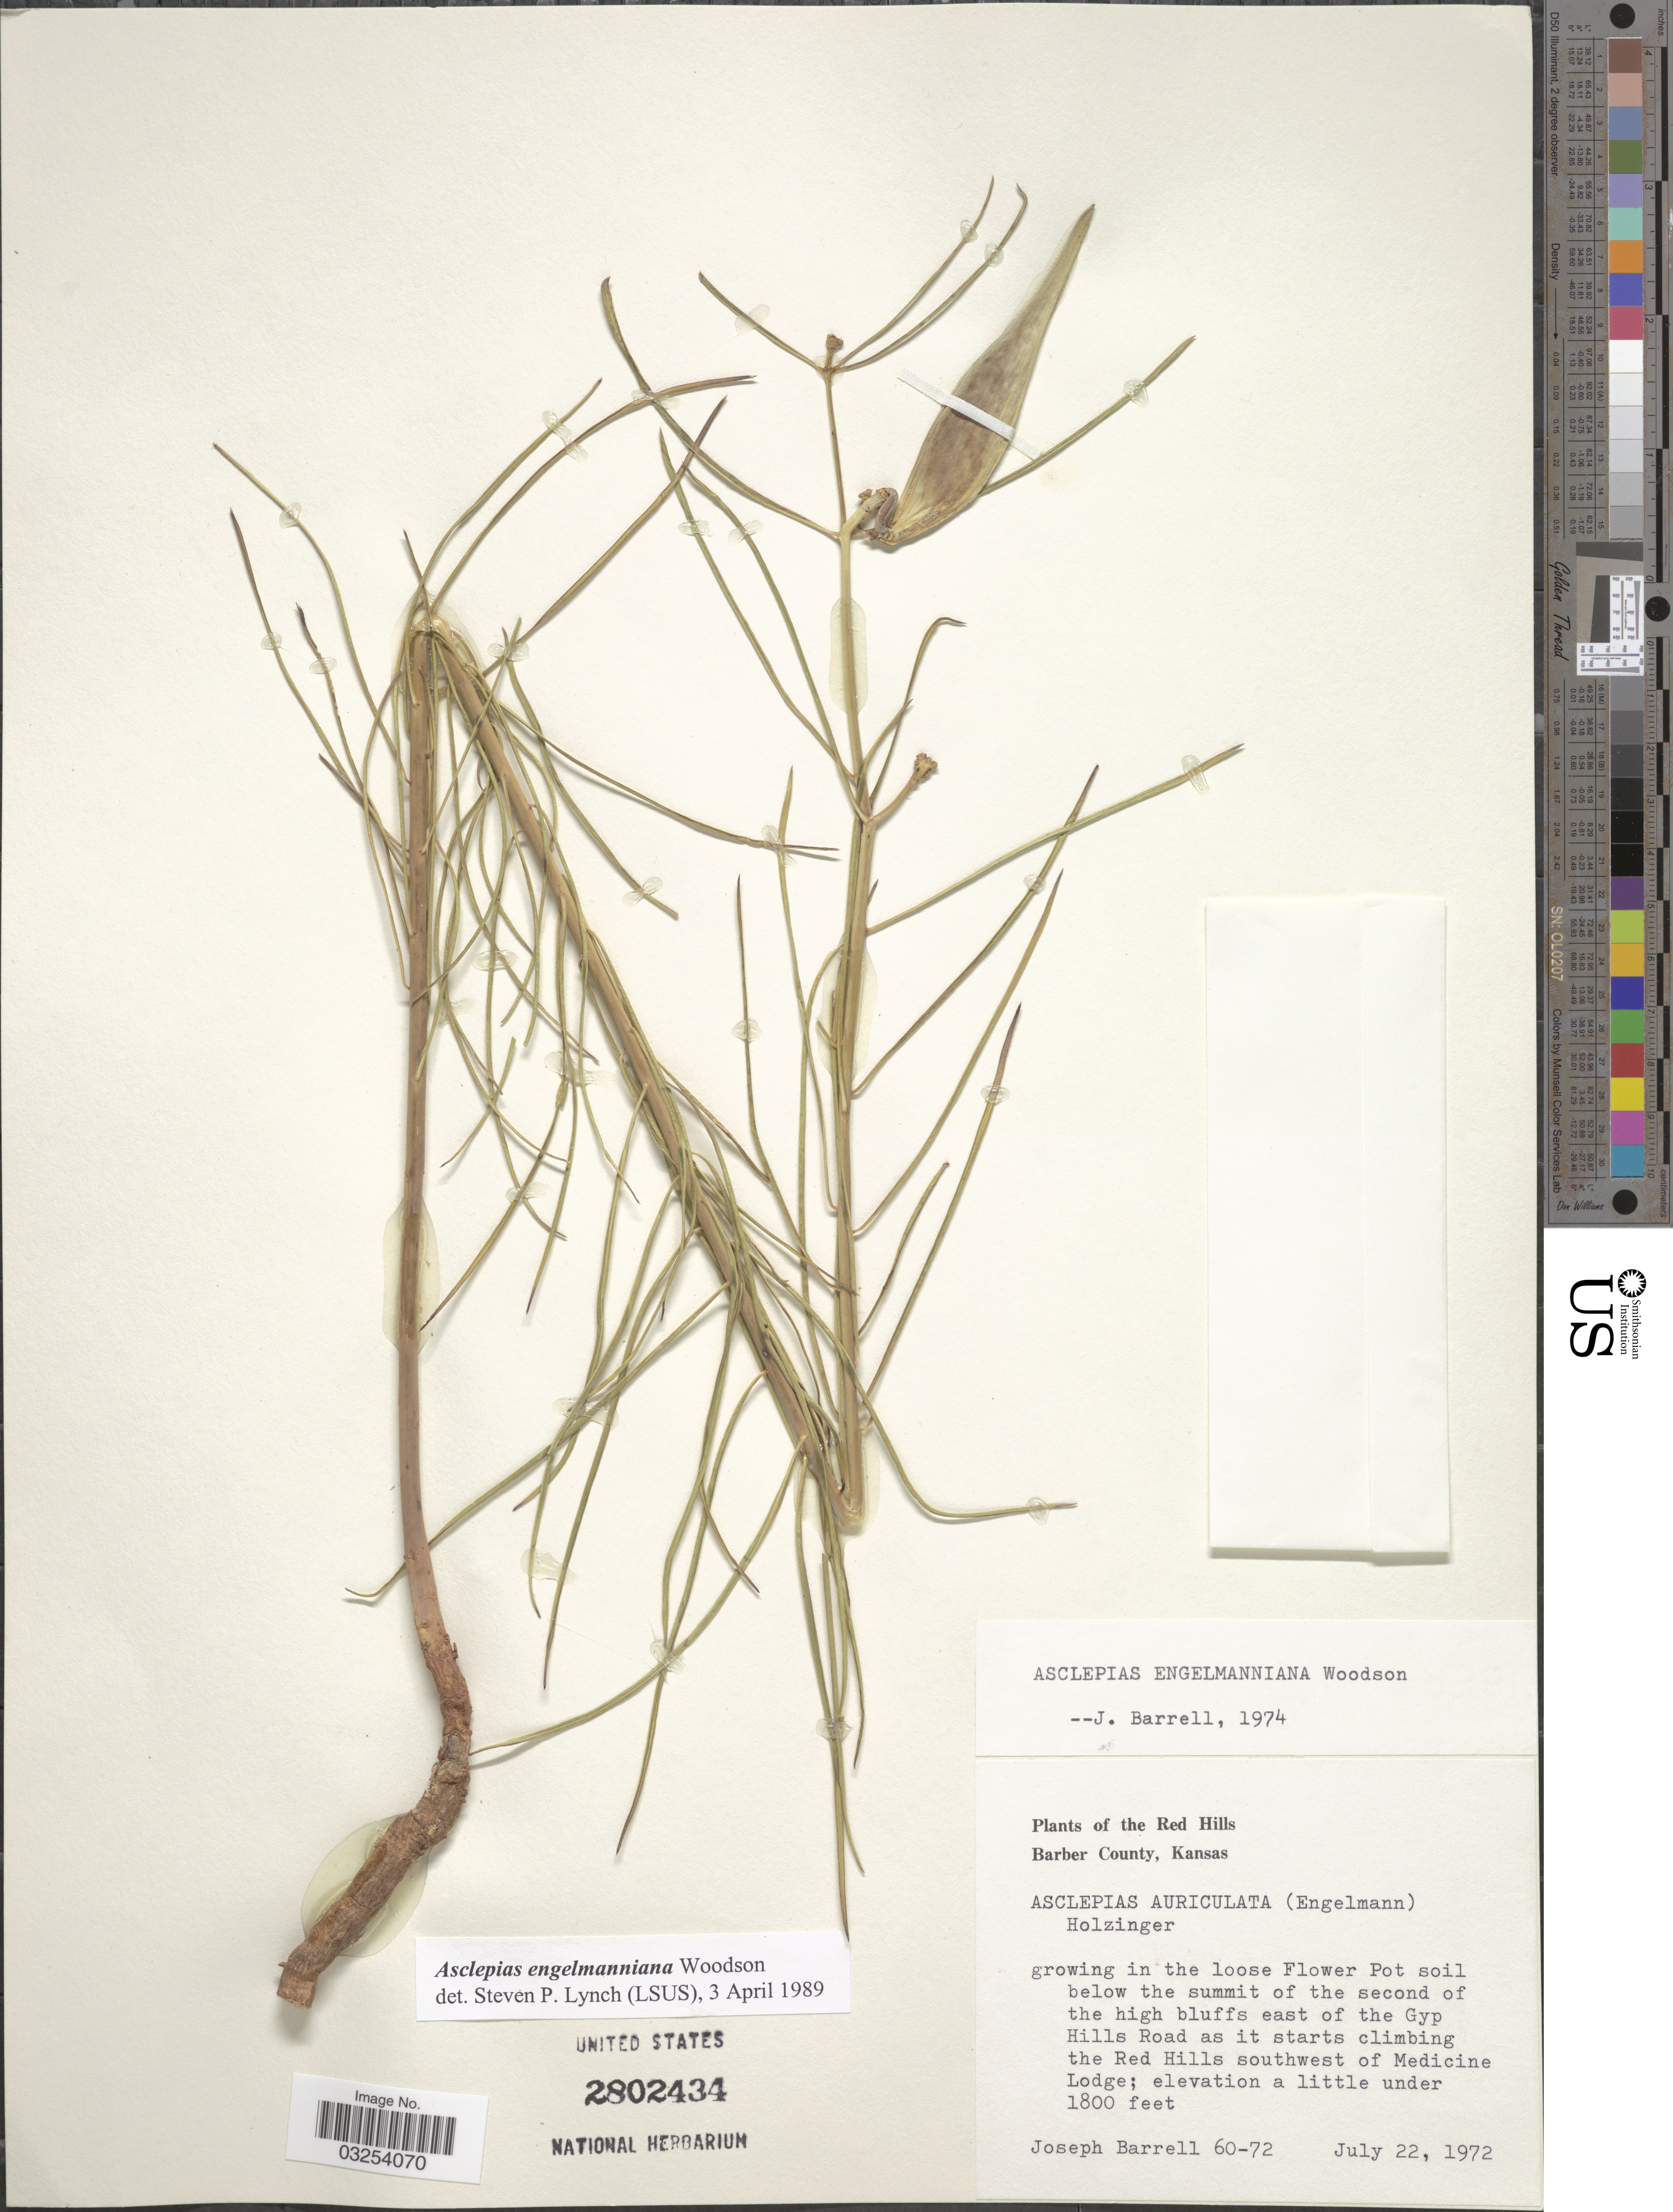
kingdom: Plantae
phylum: Tracheophyta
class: Magnoliopsida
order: Gentianales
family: Apocynaceae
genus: Asclepias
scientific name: Asclepias engelmanniana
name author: Woodson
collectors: J. Barrell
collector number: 60-72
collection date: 1972-07-22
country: United States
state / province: Kansas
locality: Red Hills. In the loose Flower Pot soil below the summit of the second of the high bluffs east of the Gyp Hills road as it starts climbing the Red Hills southwest of Medicine Lodge.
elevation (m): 549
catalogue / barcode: US 2802434